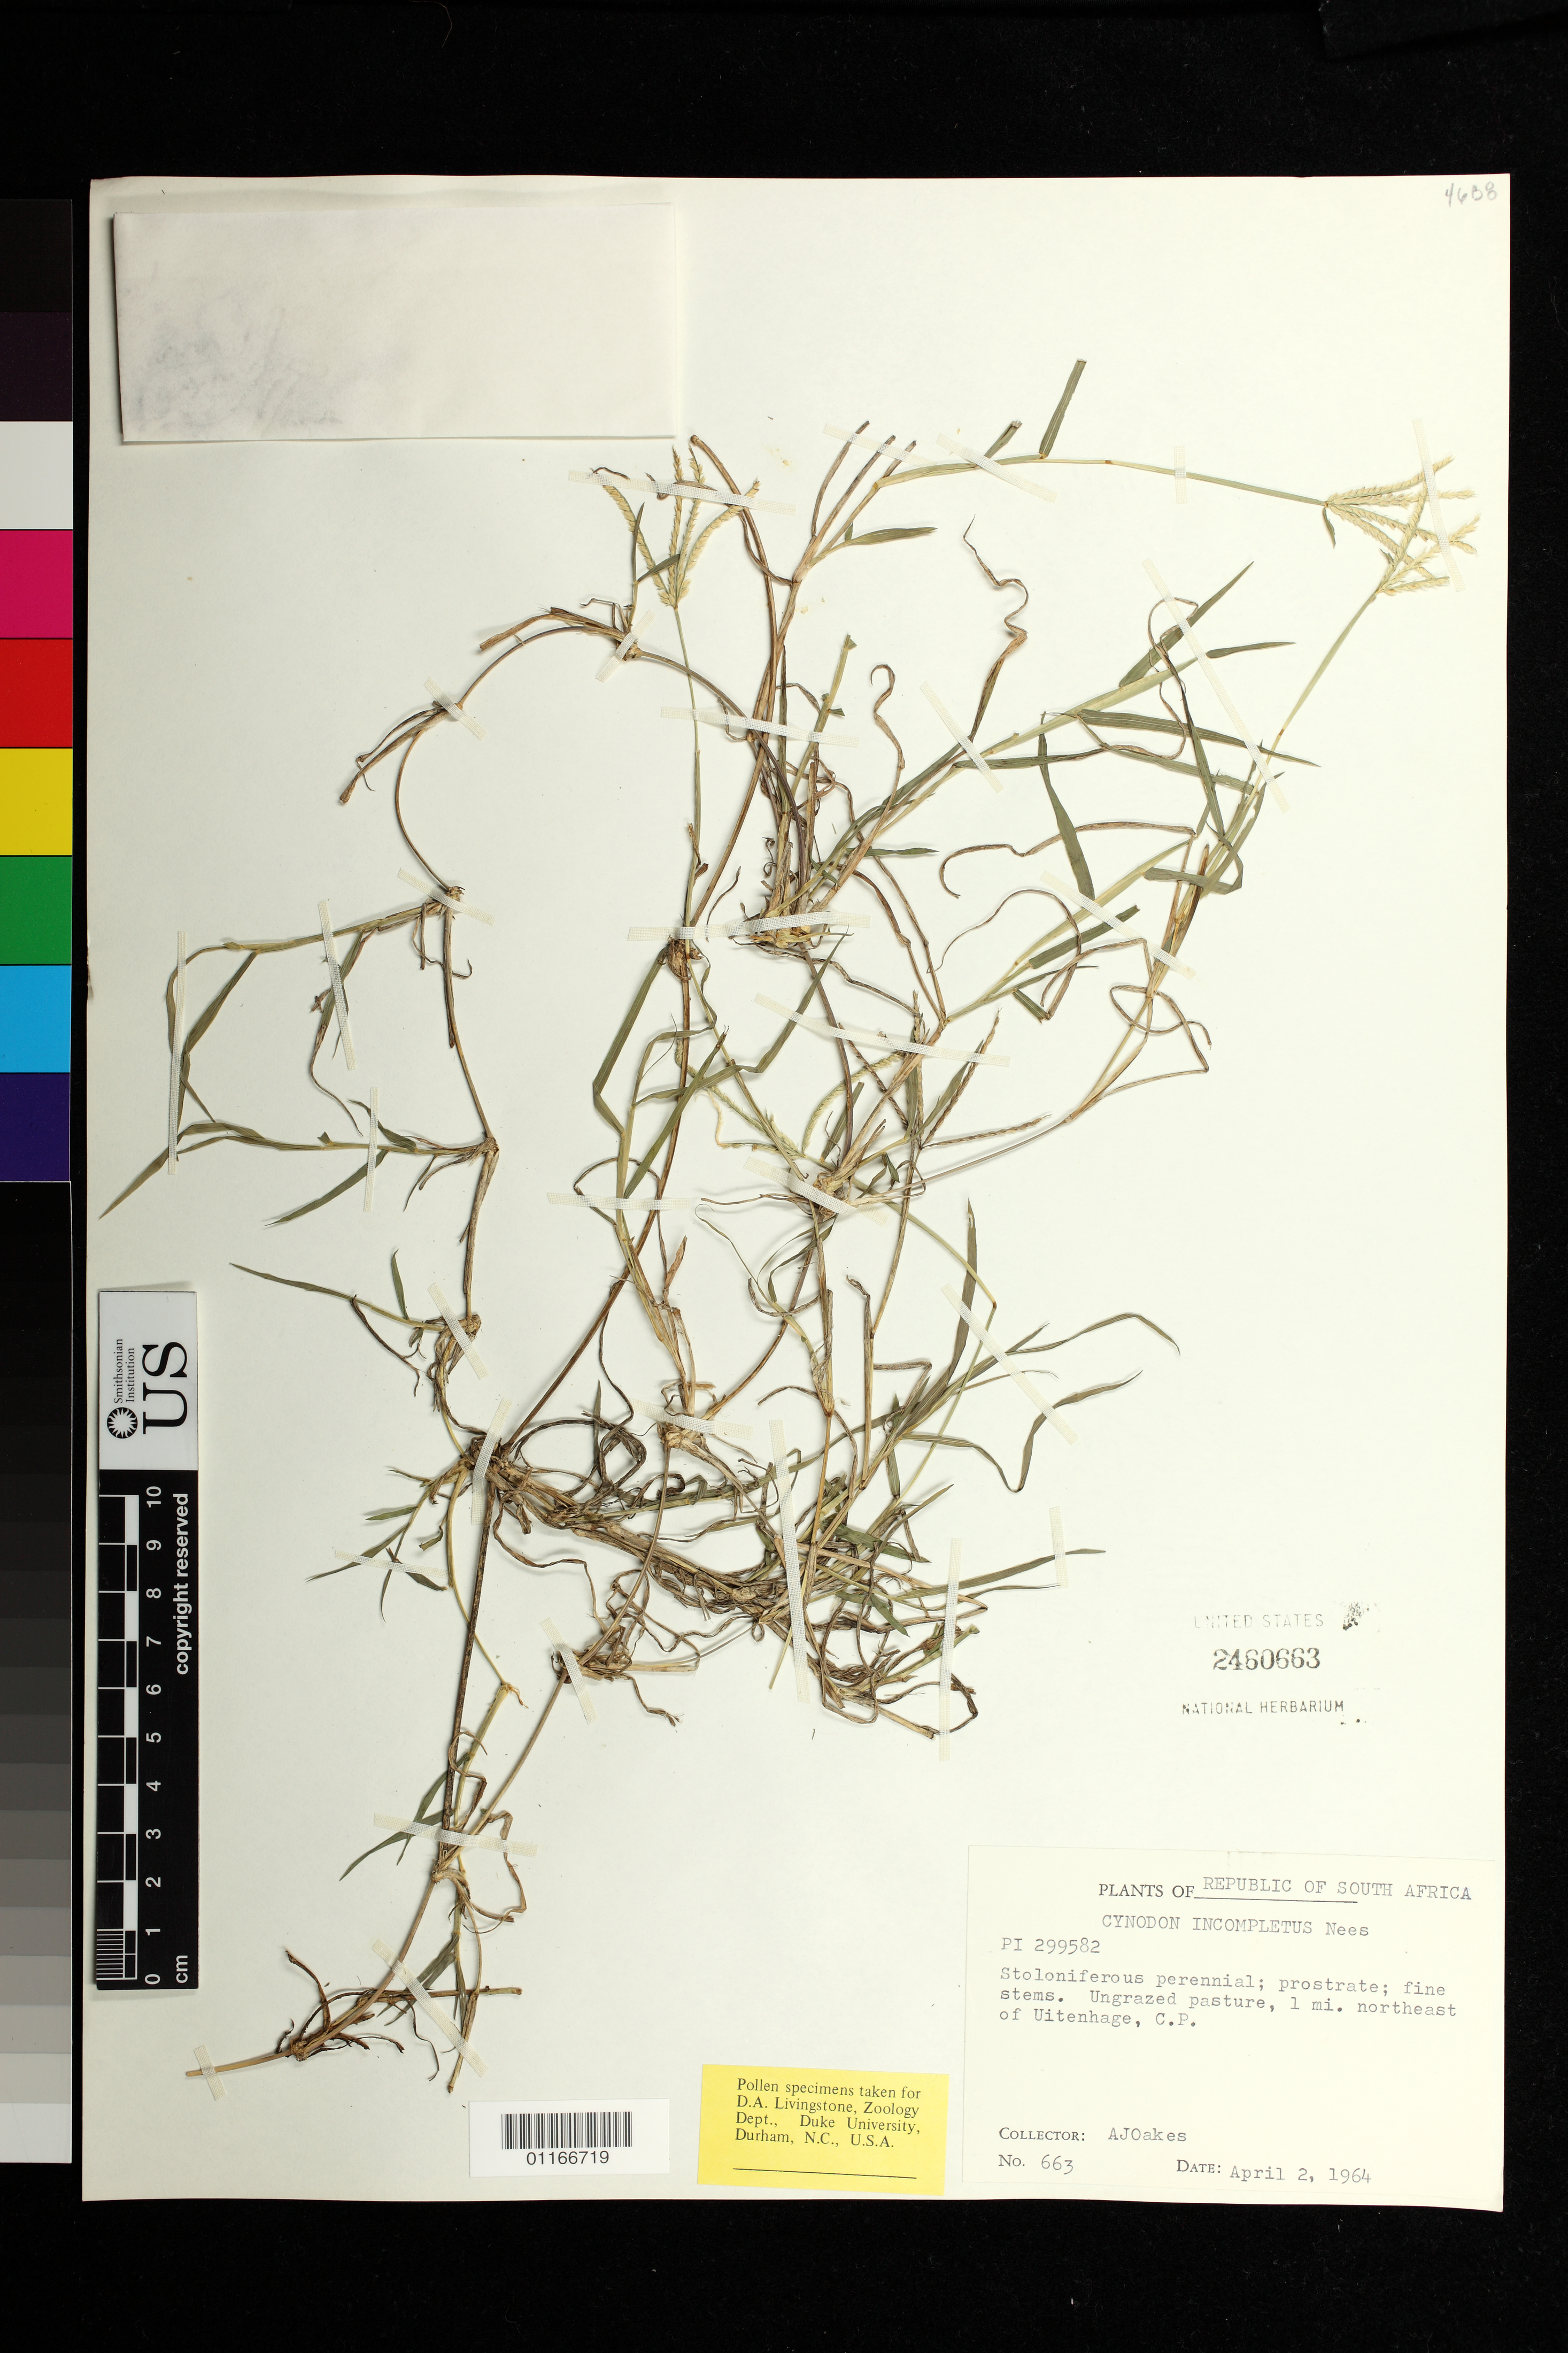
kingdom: Plantae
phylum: Tracheophyta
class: Liliopsida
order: Poales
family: Poaceae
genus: Cynodon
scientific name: Cynodon incompletus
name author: Ness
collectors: A. Oakes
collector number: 663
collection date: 1964-04-02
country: South Africa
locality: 1 mile NE of Uitenhage, C.P.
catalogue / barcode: US 2460663